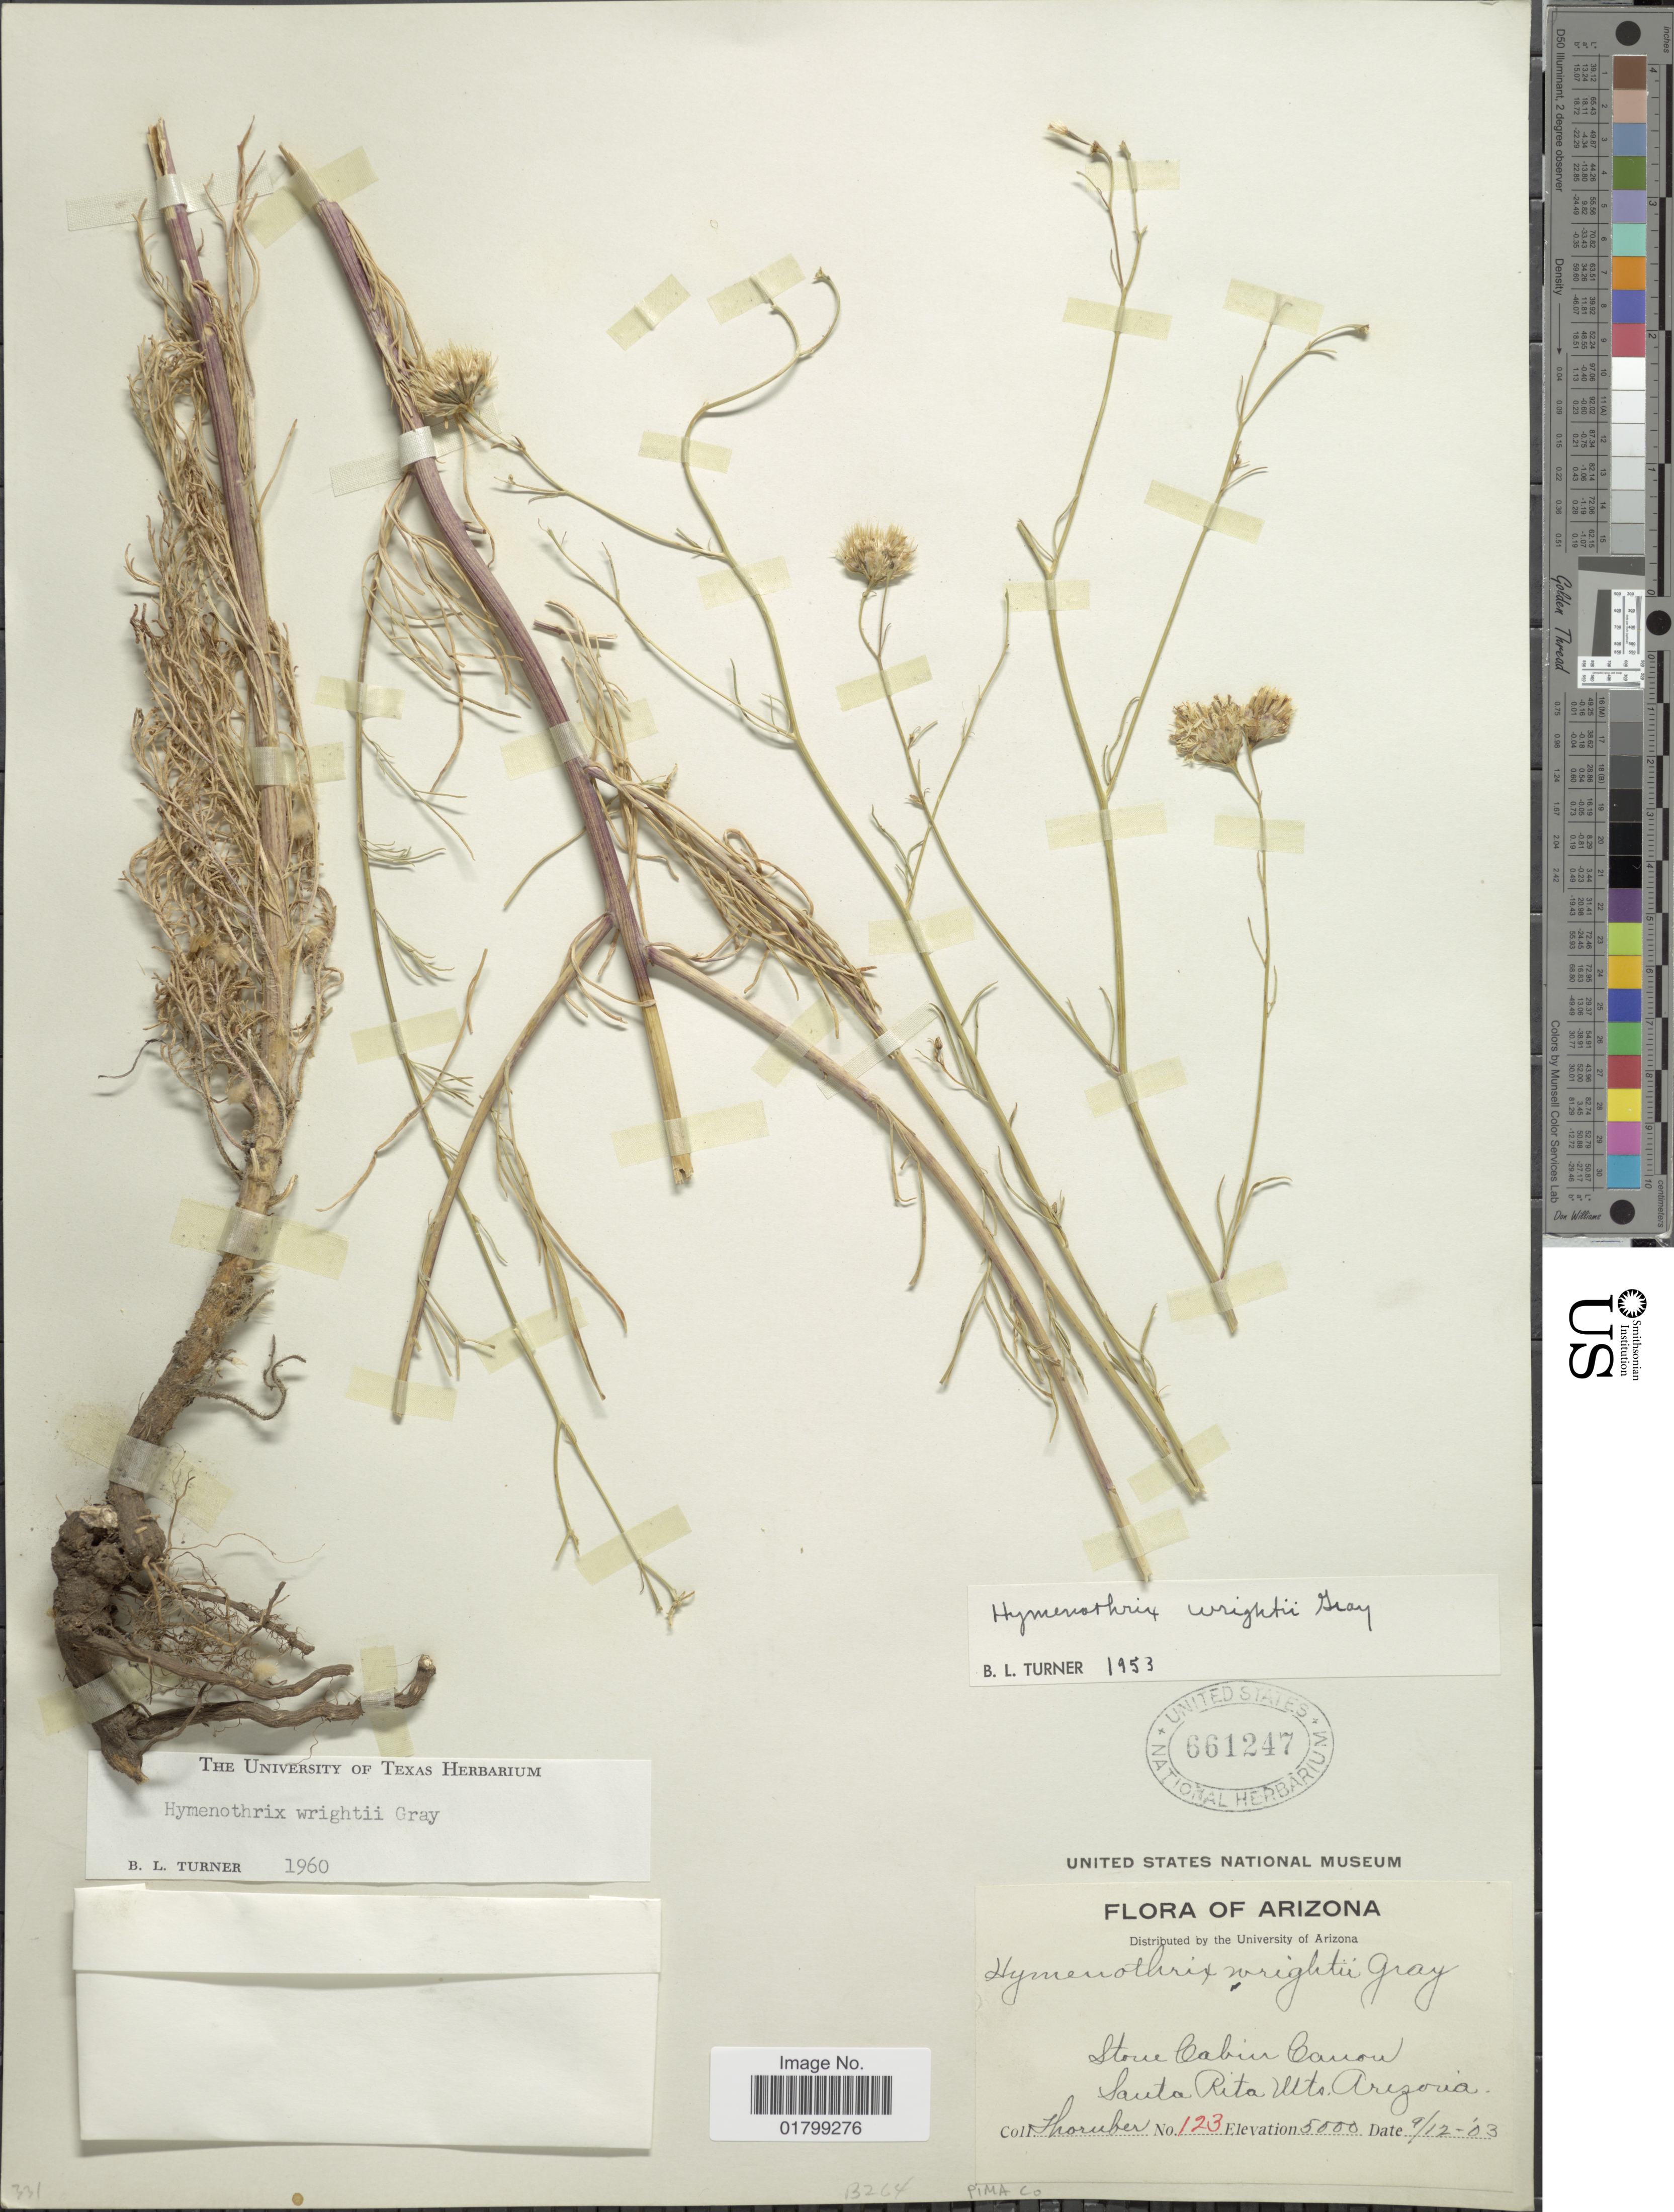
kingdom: Plantae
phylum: Tracheophyta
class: Magnoliopsida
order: Asterales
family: Asteraceae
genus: Hymenothrix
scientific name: Hymenothrix wrightii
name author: A. Gray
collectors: -. Thornber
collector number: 123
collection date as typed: Transcribed d/m/y: 12/9/03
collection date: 1903-09-12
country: United States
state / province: Arizona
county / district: Pima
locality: Stone Cabin Canon, Santa Rita Mts., Pima Co.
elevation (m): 1524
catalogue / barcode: US 661247